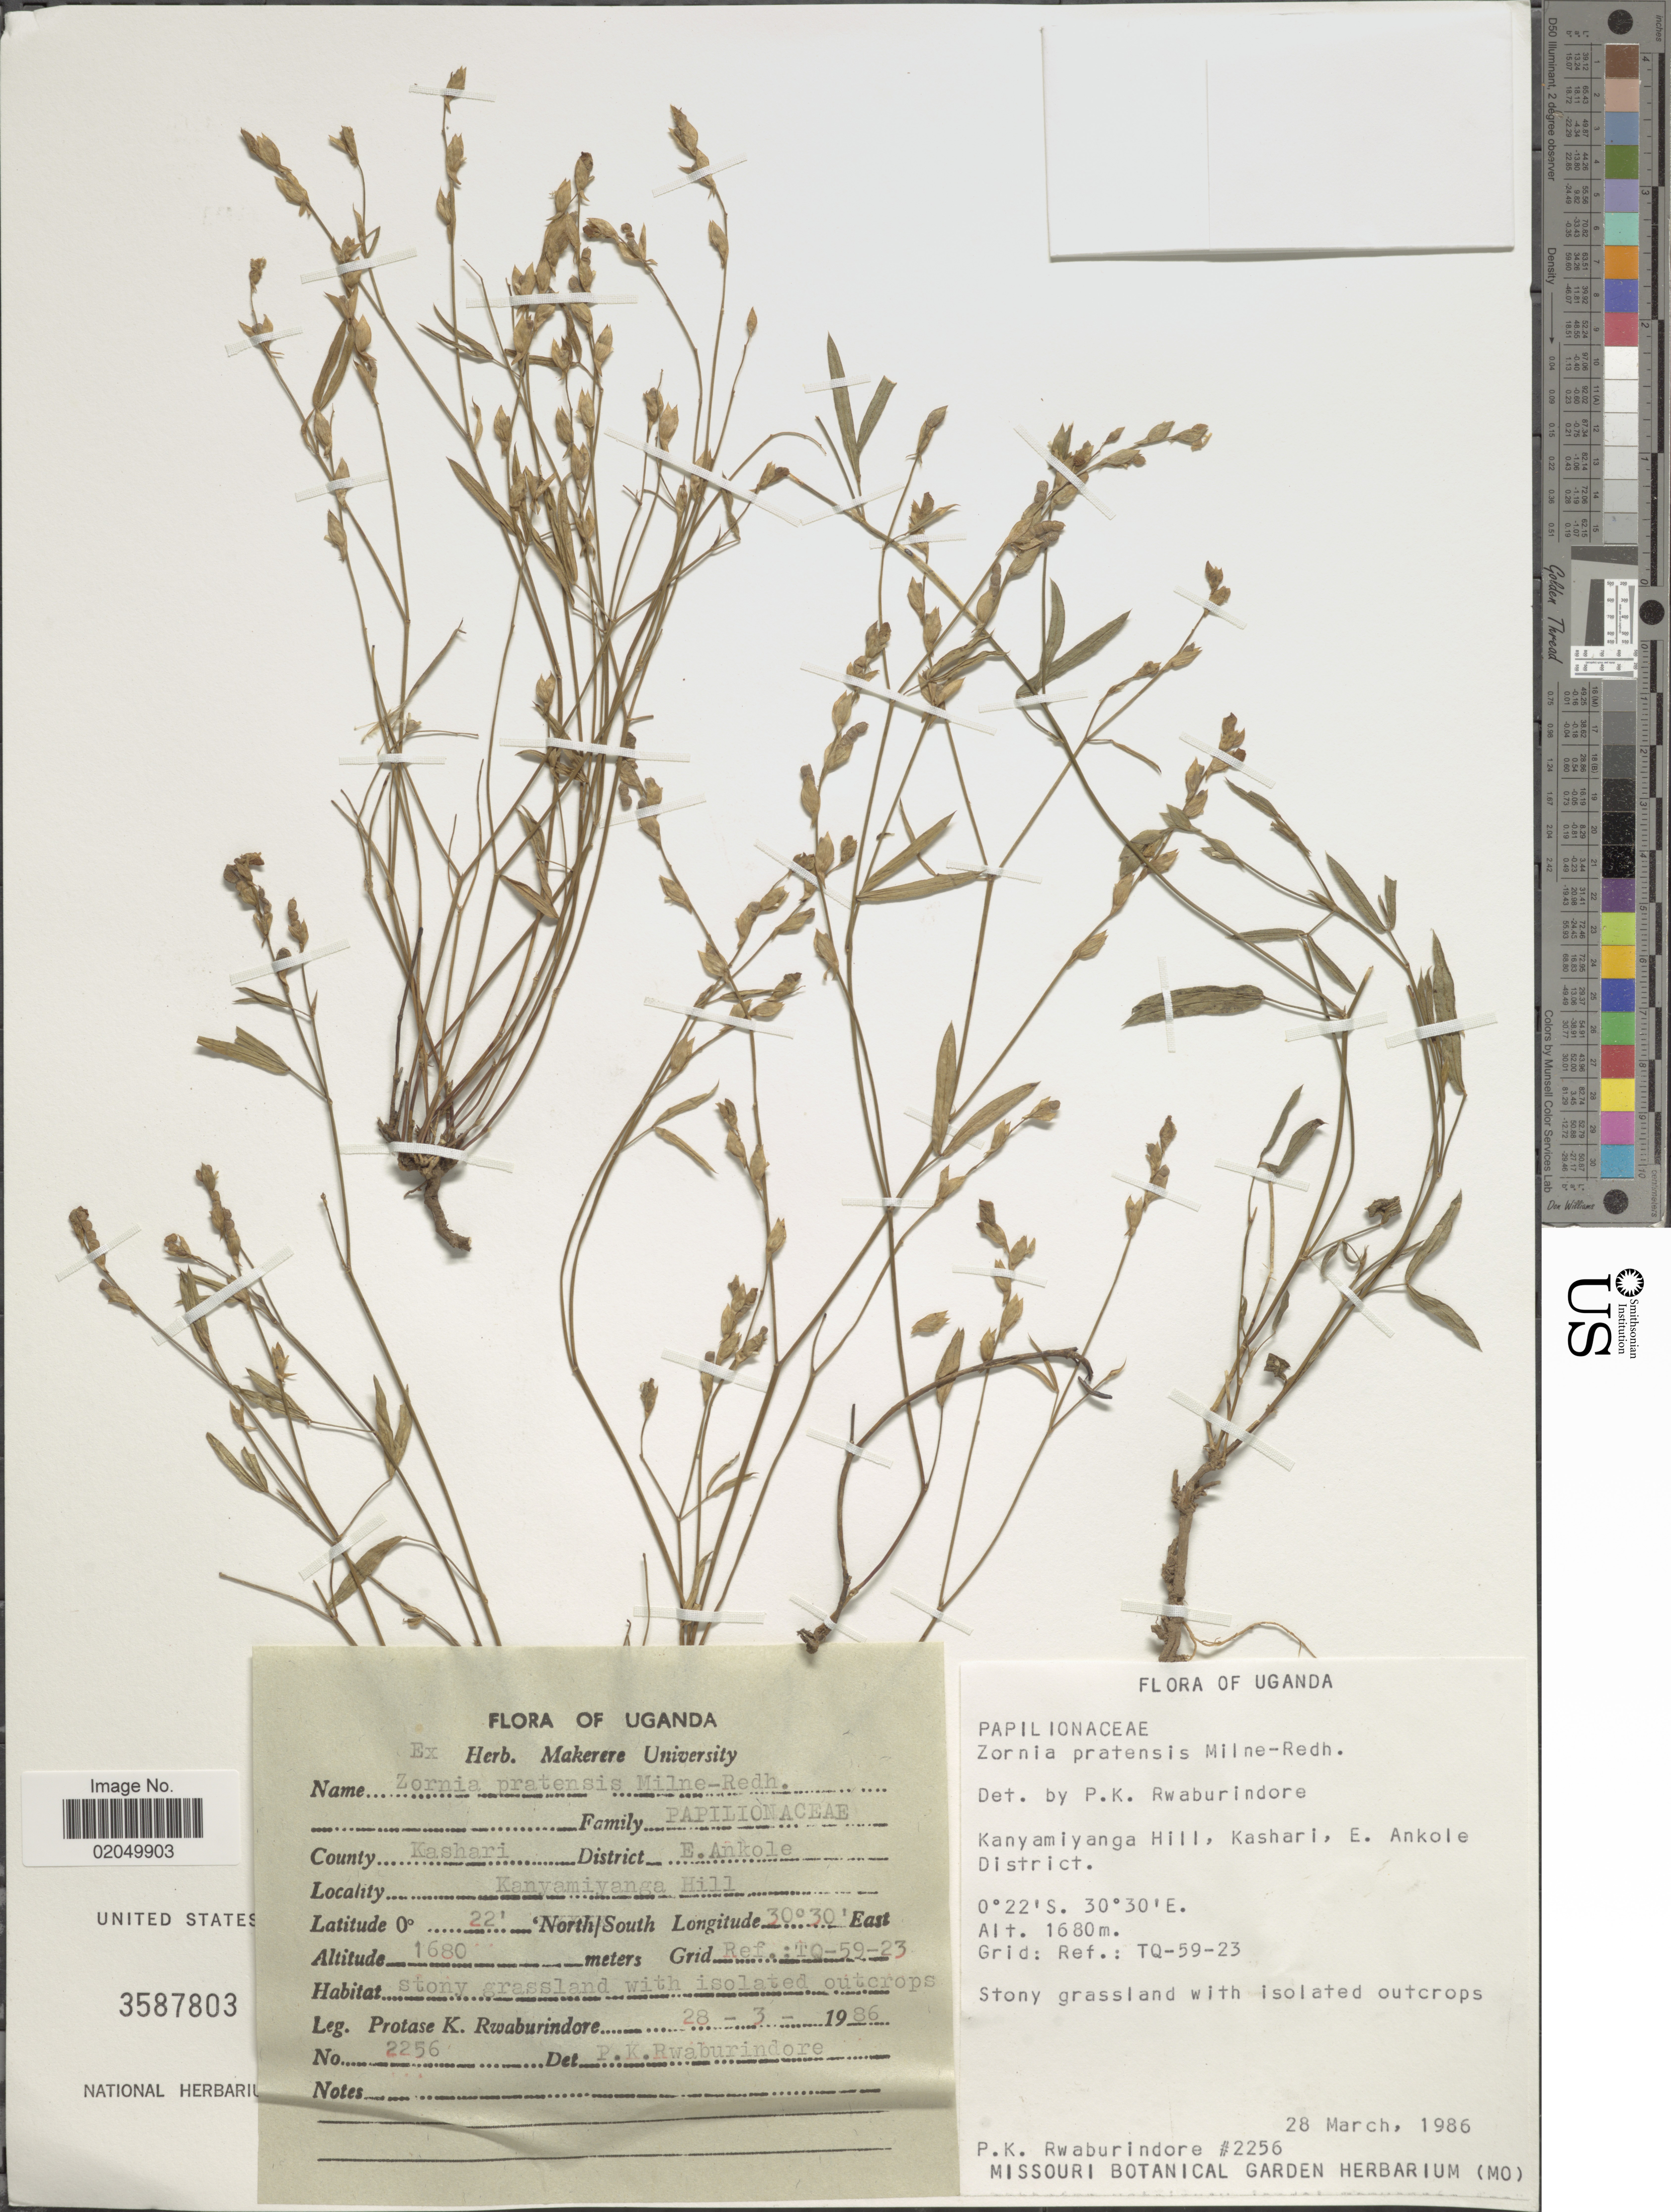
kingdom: Plantae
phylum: Tracheophyta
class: Magnoliopsida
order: Fabales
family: Fabaceae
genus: Zornia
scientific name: Zornia pratensis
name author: Milne-Redh.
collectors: P. Rwaburindore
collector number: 2256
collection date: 1986-03-28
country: Uganda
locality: Kanyamiyanga Hill, Kashari, E. Ankole District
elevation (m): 1680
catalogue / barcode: US 3587803